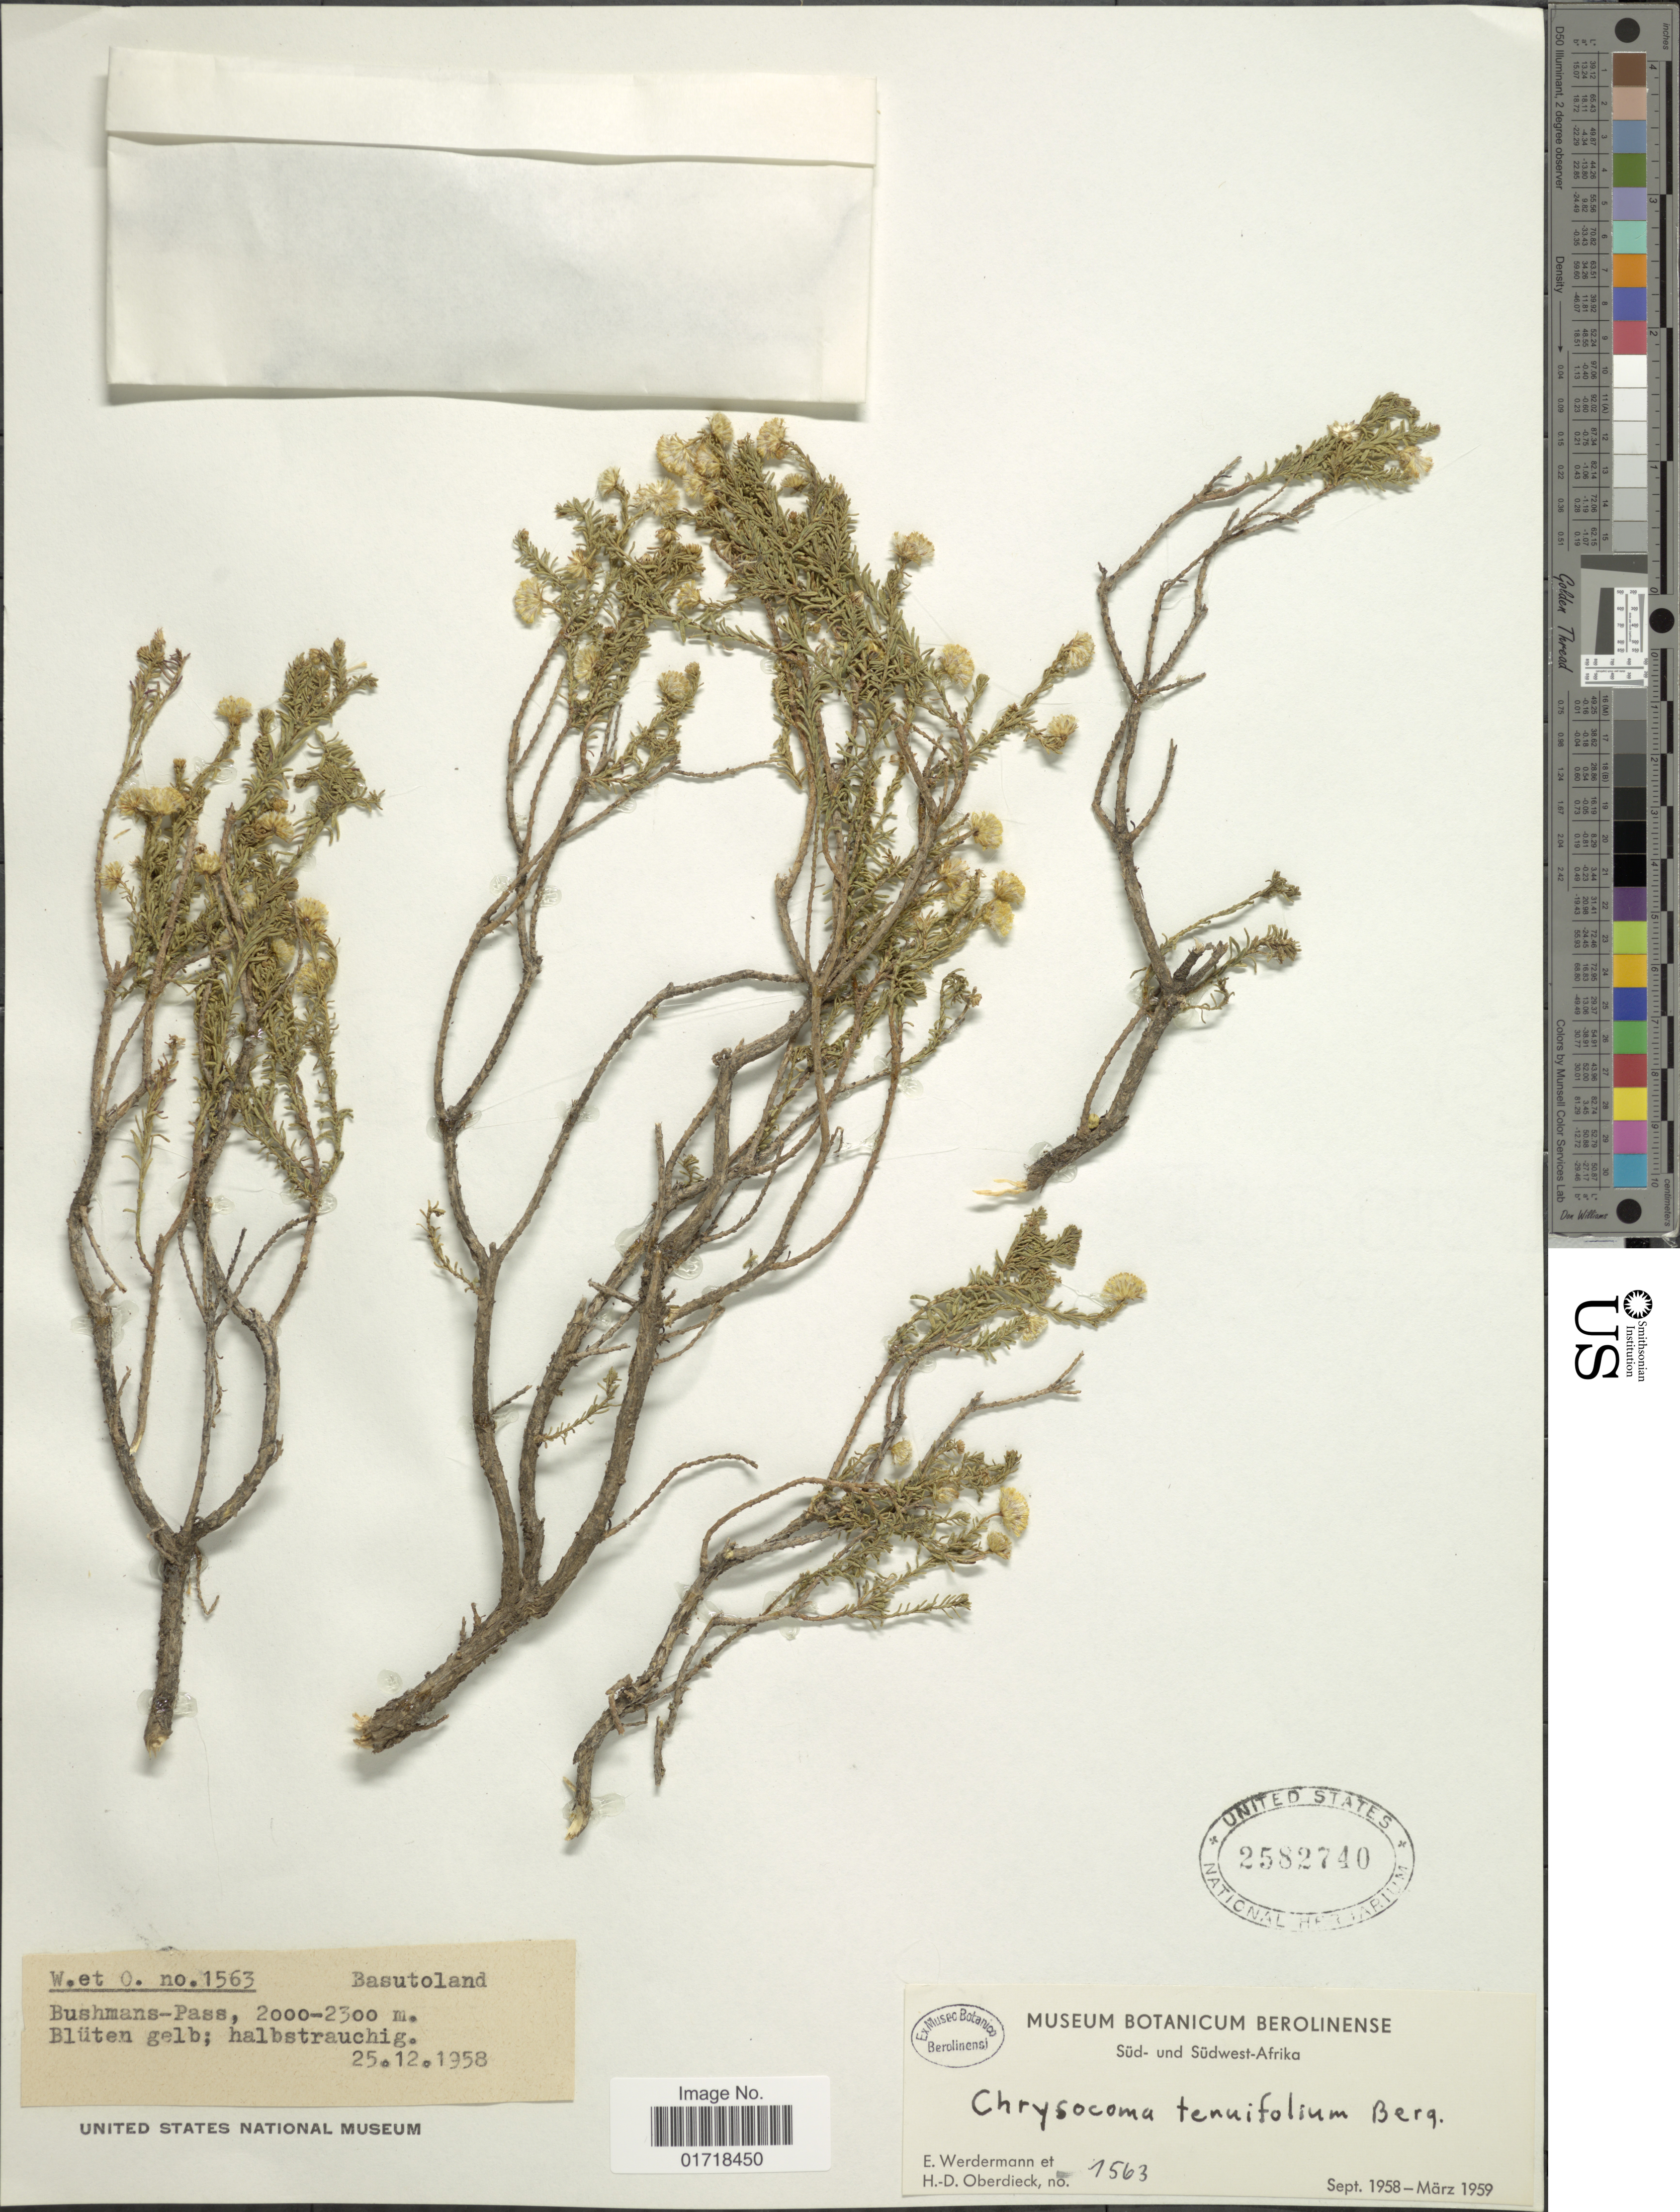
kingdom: Plantae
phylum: Tracheophyta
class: Magnoliopsida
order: Asterales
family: Asteraceae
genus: Chrysocoma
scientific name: Chrysocoma tenuifolia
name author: P.J. Bergius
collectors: E. Wedermann & H. Oberdieck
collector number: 1563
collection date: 1958-12-25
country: South Africa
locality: Sud - and Sudwest - Afrika, Basutoland, Bushmans - Pass, bluten gelb. Halbstrauchig.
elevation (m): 2000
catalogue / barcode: US 2582740